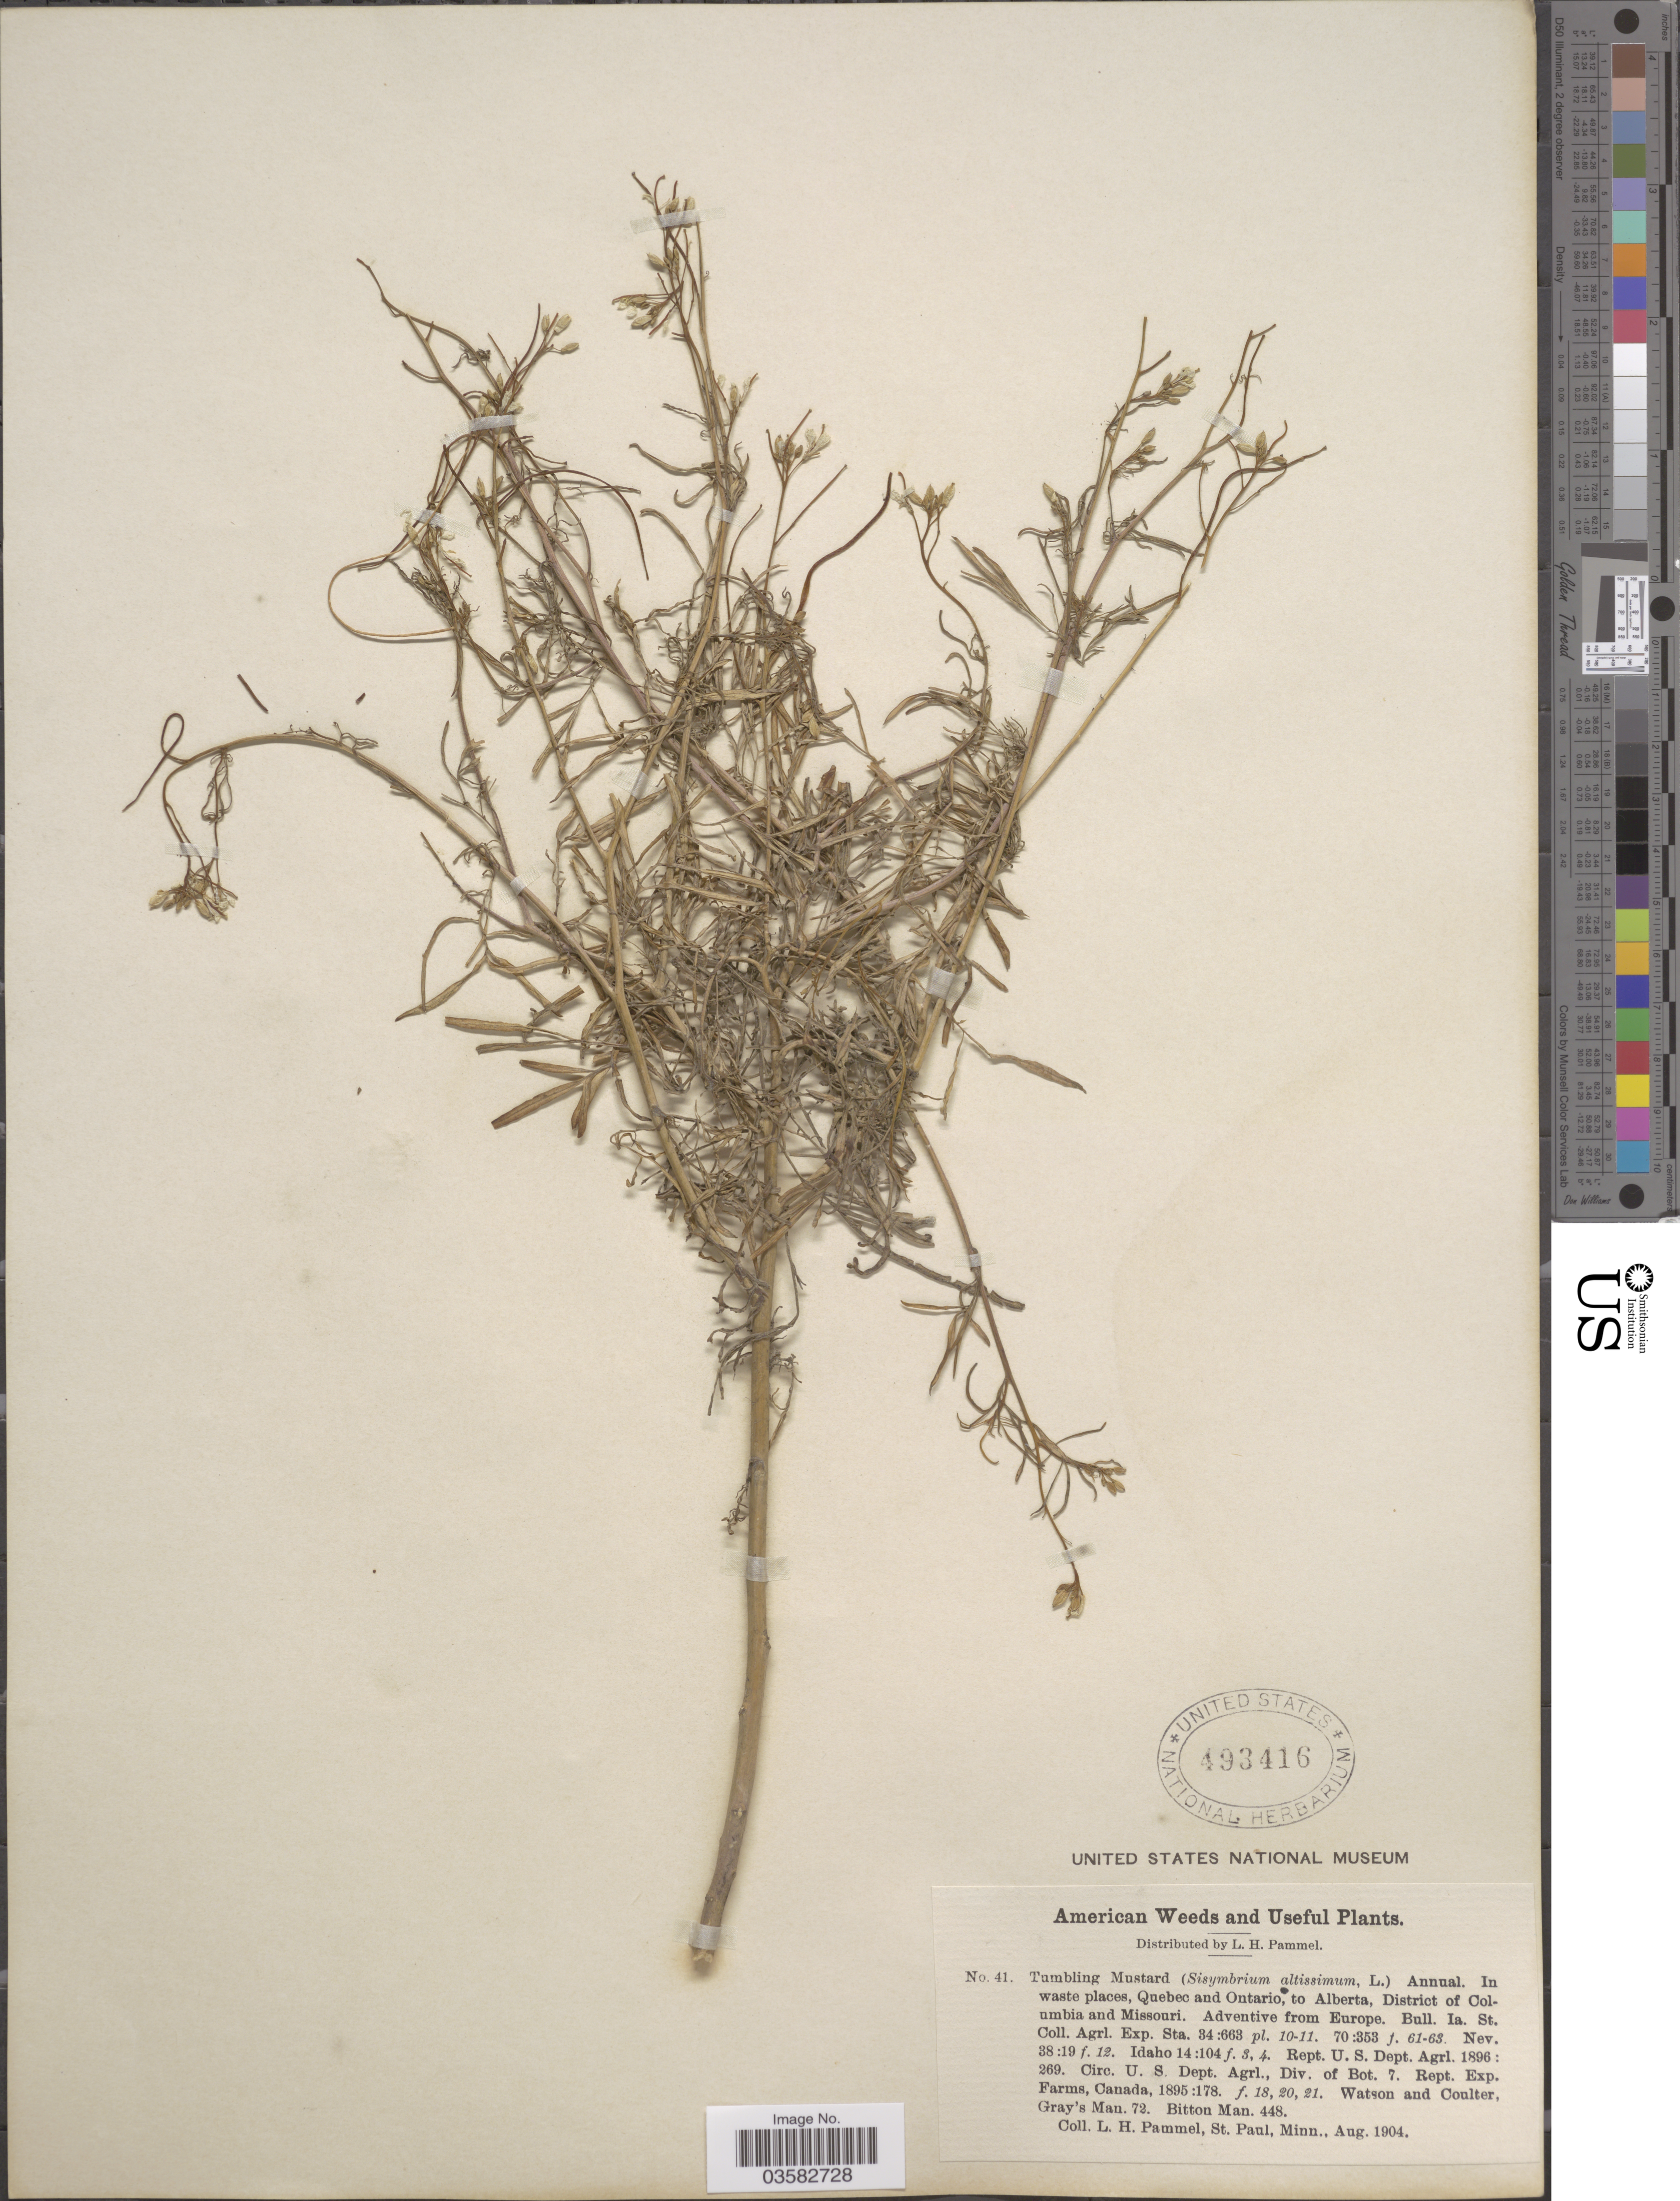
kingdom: Plantae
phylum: Tracheophyta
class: Magnoliopsida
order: Brassicales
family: Brassicaceae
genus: Sisymbrium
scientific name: Sisymbrium altissimum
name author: L.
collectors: L. Pammel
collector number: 41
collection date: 1904-08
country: United States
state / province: Minnesota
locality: St. Paul.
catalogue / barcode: US 493416